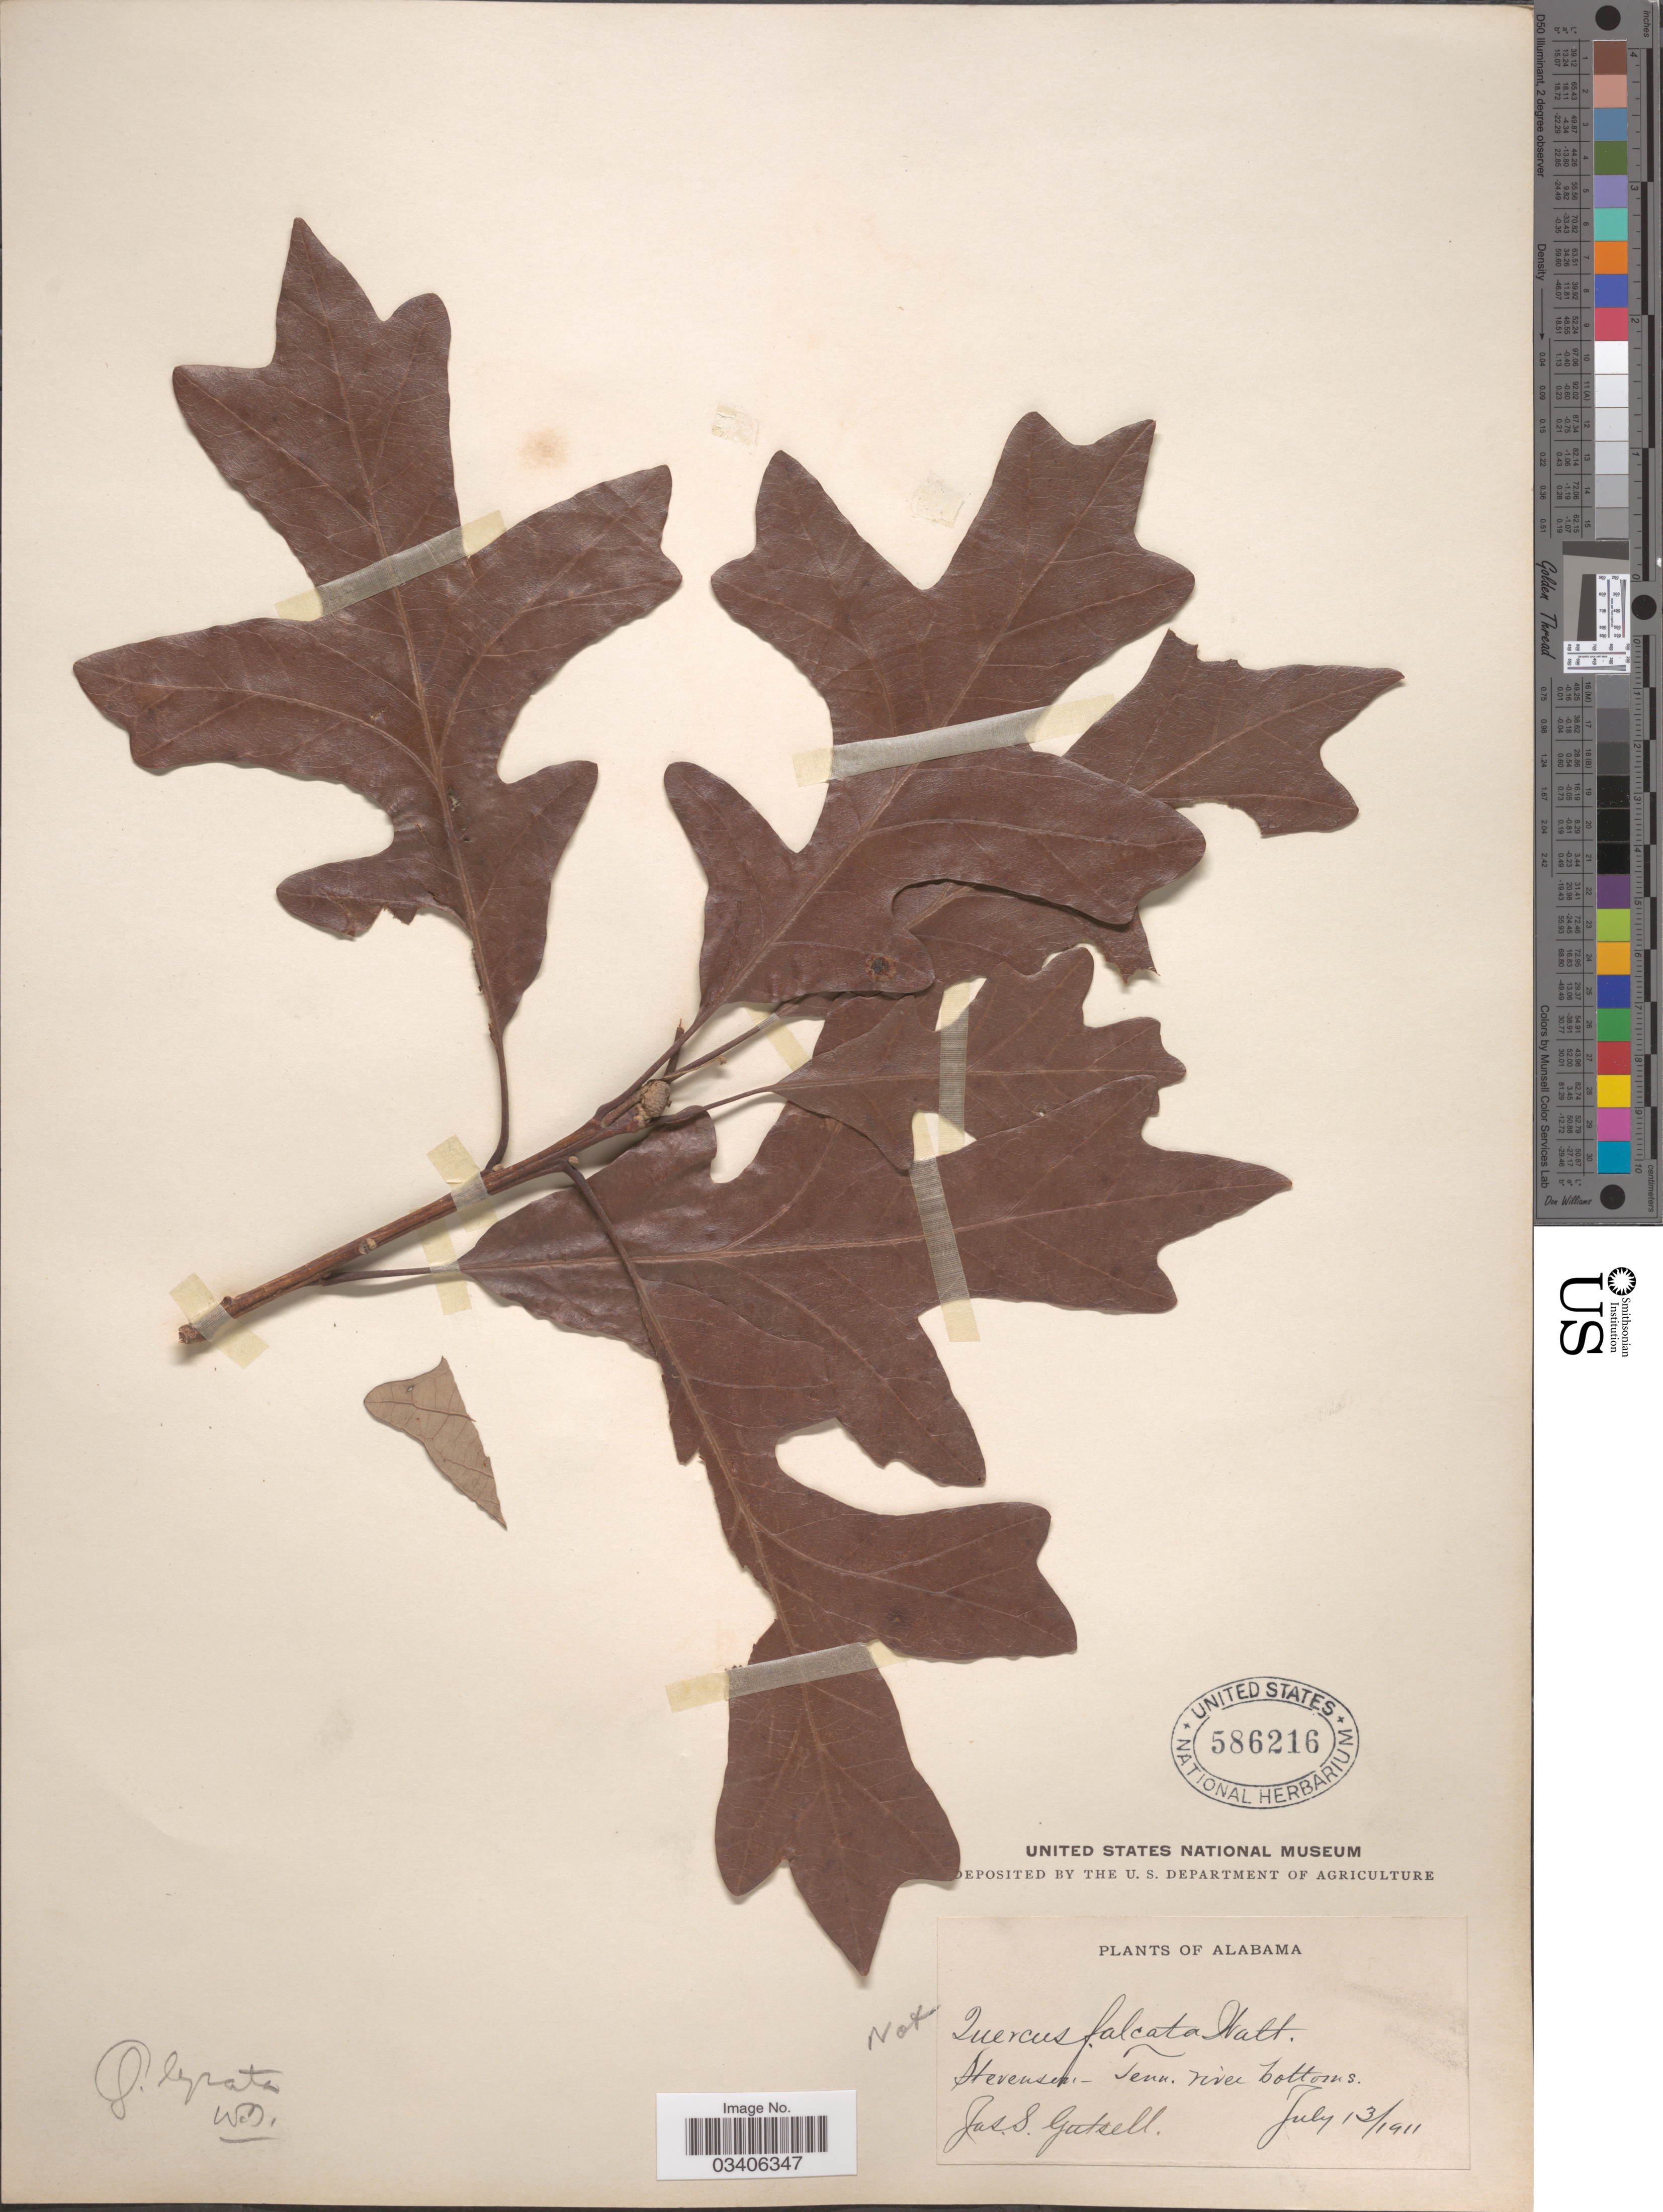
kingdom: Plantae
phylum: Tracheophyta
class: Magnoliopsida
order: Fagales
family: Fagaceae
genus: Quercus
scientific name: Quercus lyrata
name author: Walter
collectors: J. Gutsell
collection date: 1911-07-13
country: United States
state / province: Alabama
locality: Stevensen - Tenn. river bottoms.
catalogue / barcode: US 586216